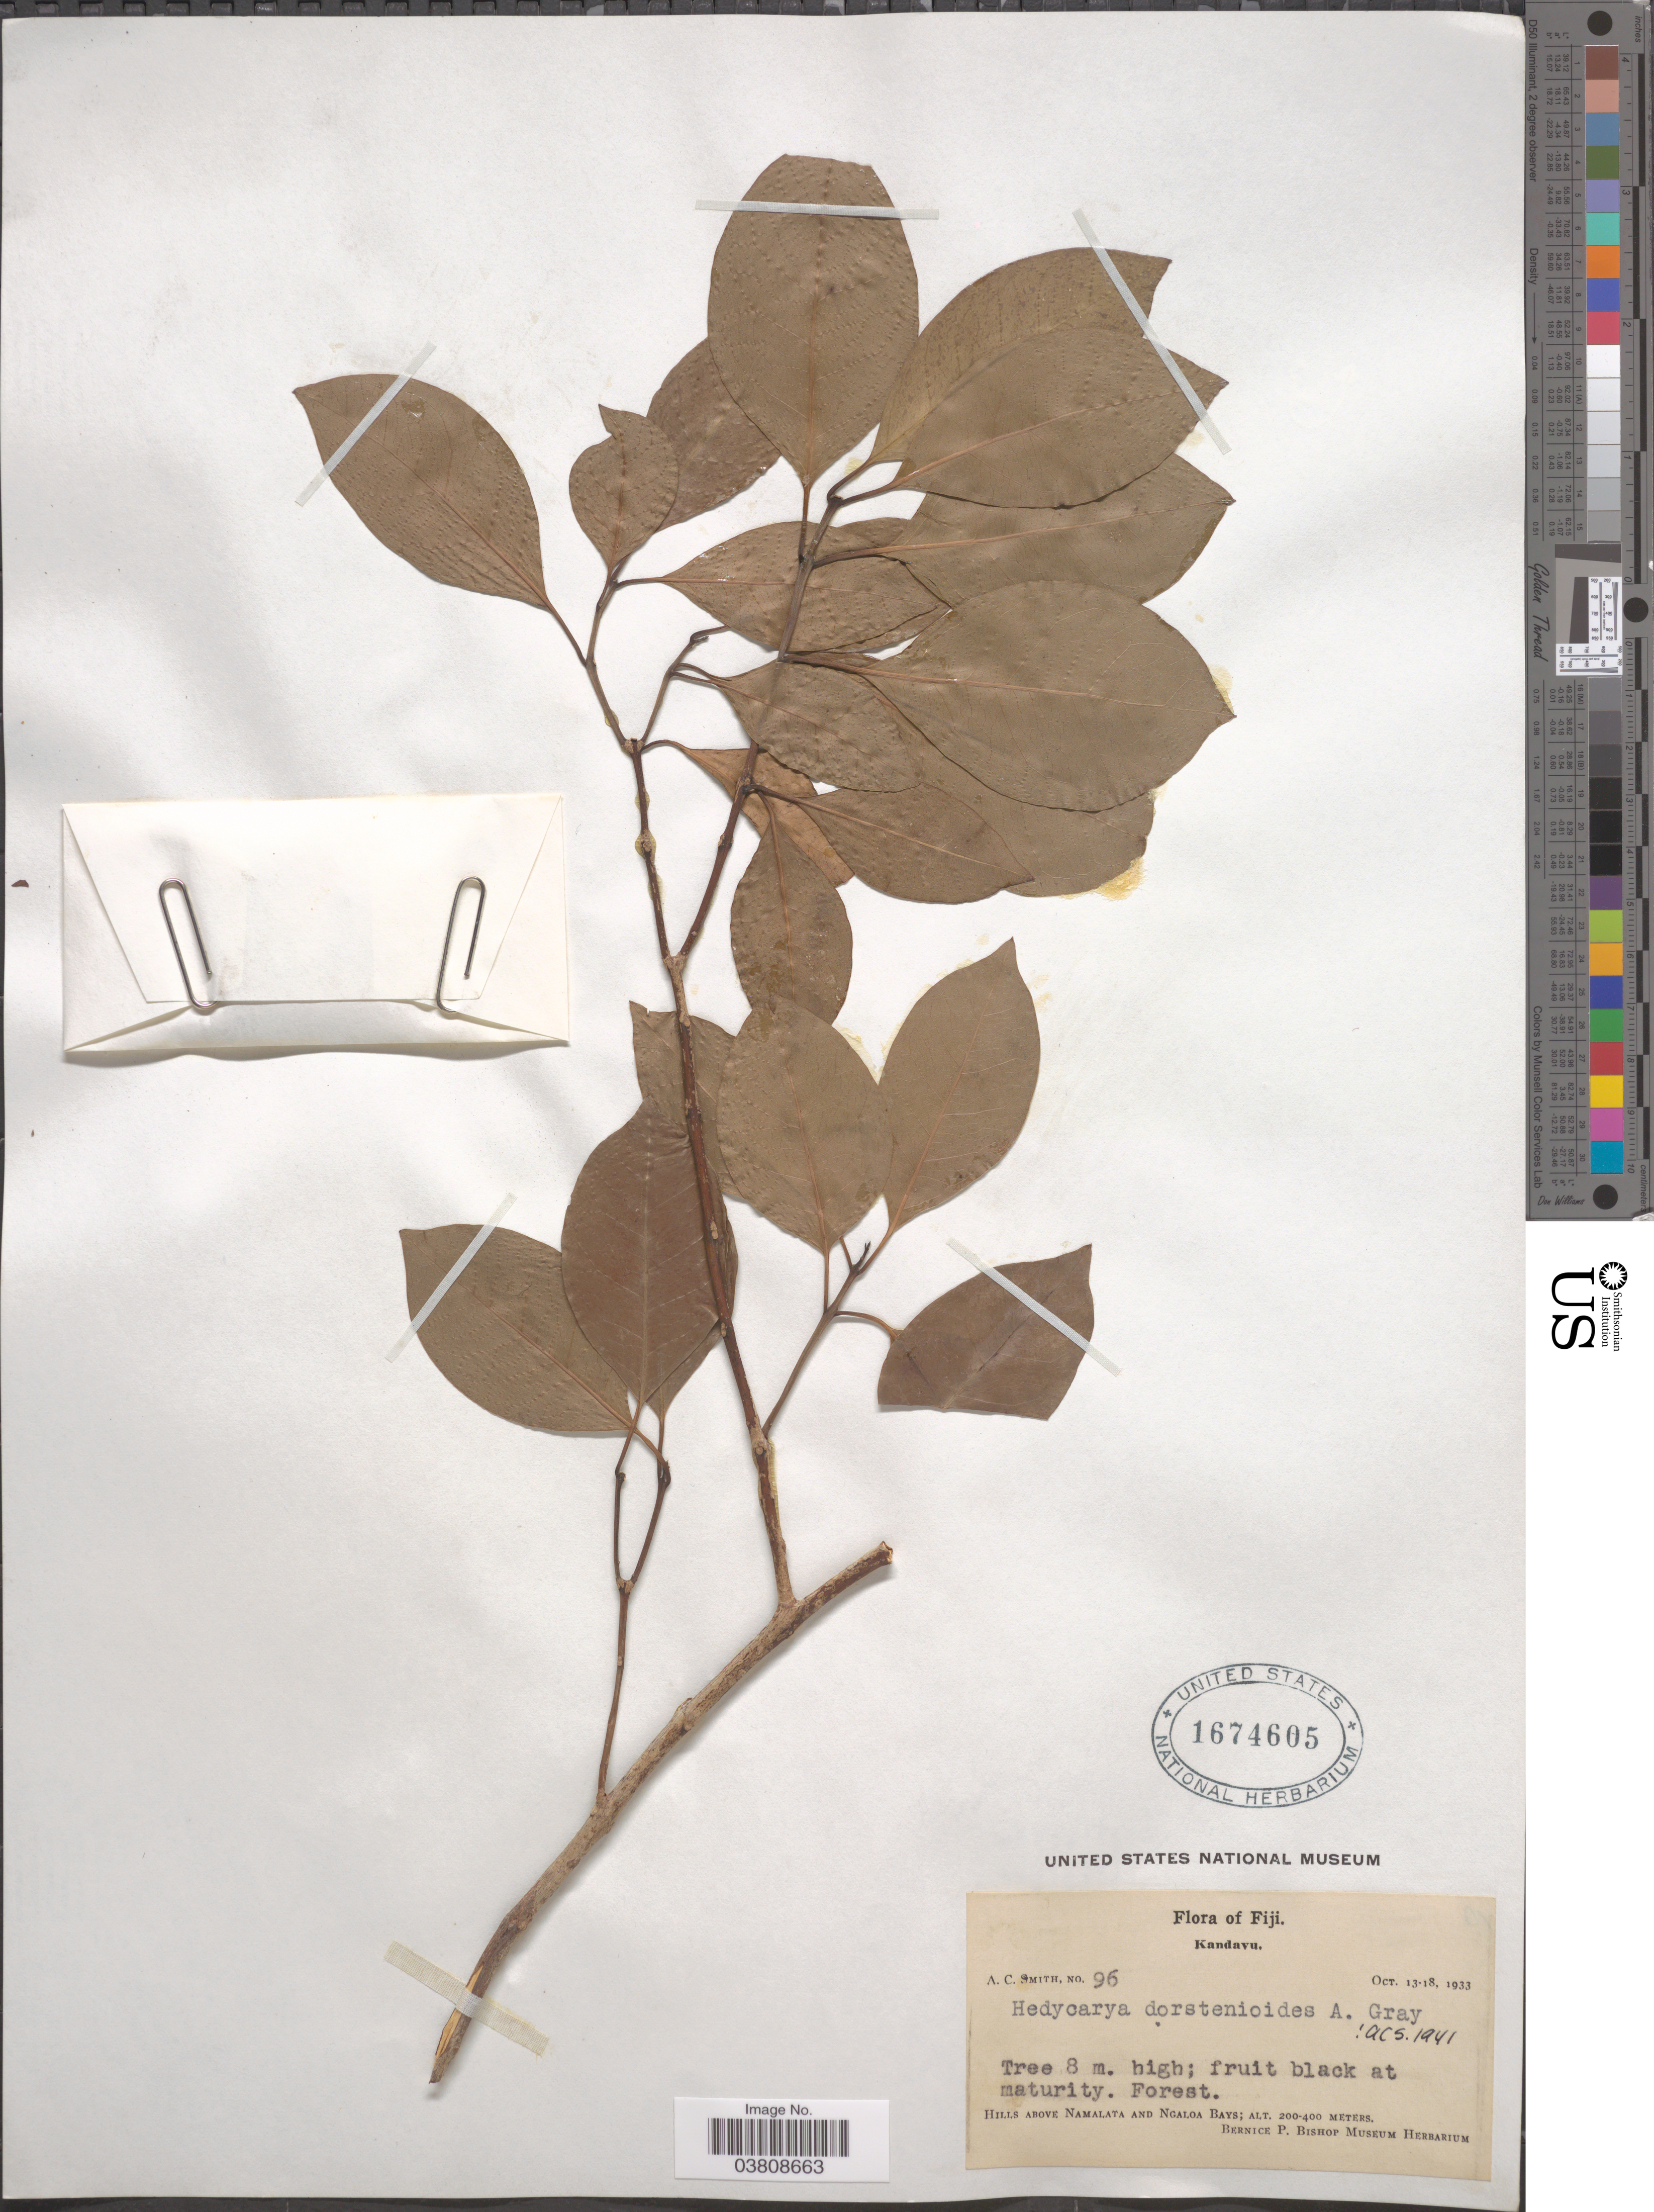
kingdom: Plantae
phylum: Tracheophyta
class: Magnoliopsida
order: Laurales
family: Monimiaceae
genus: Hedycarya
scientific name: Hedycarya dorstenioides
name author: A. Gray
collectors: A. C. Smith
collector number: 96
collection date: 1933-10-13/1933-10-18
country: Fiji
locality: Kandavu. Hills above Namalata and Ngaloa Bays.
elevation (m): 200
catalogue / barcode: US 1674605